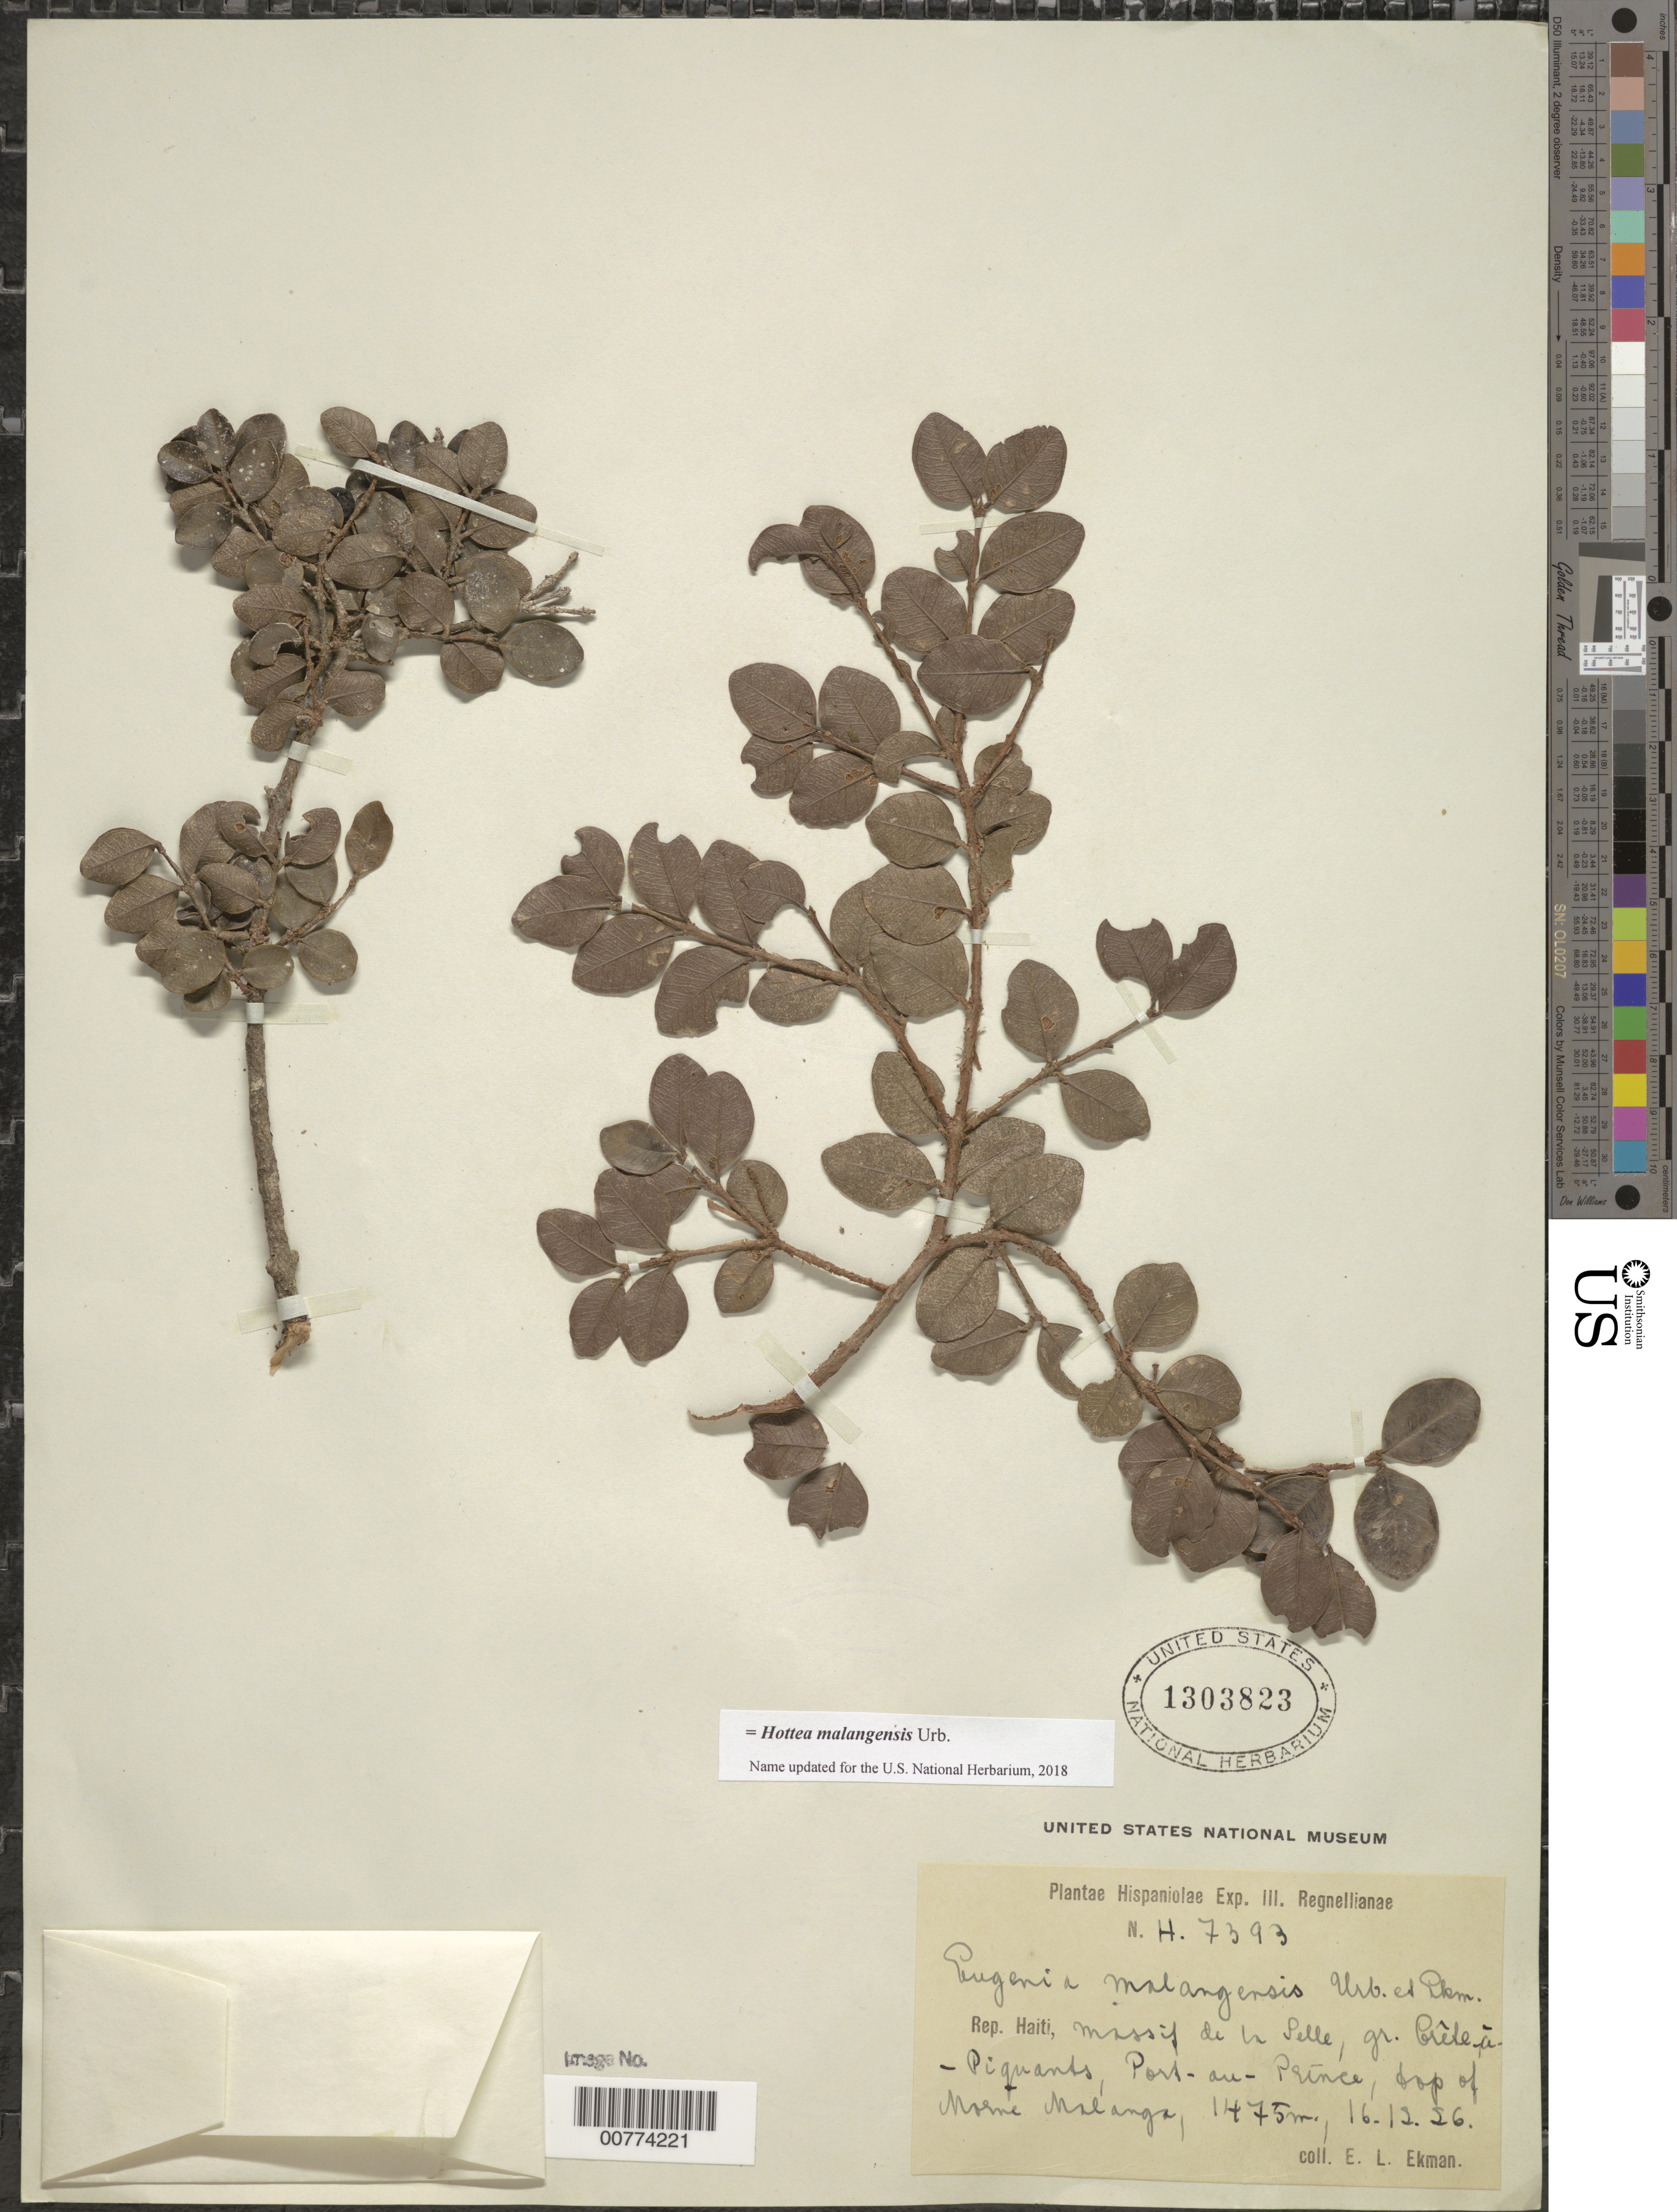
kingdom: Plantae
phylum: Tracheophyta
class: Magnoliopsida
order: Myrtales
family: Myrtaceae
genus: Eugenia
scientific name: Eugenia ayitiensis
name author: Flickinger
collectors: E. L. Ekman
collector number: H 7393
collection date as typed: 16 Dec 1926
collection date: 1926-12-16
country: Haiti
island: Hispaniola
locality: Massif de la Selle, gr. Crête-ã-Piquants, Port-au-Prince, top of Morne Malanga.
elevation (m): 1475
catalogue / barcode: US 1303823